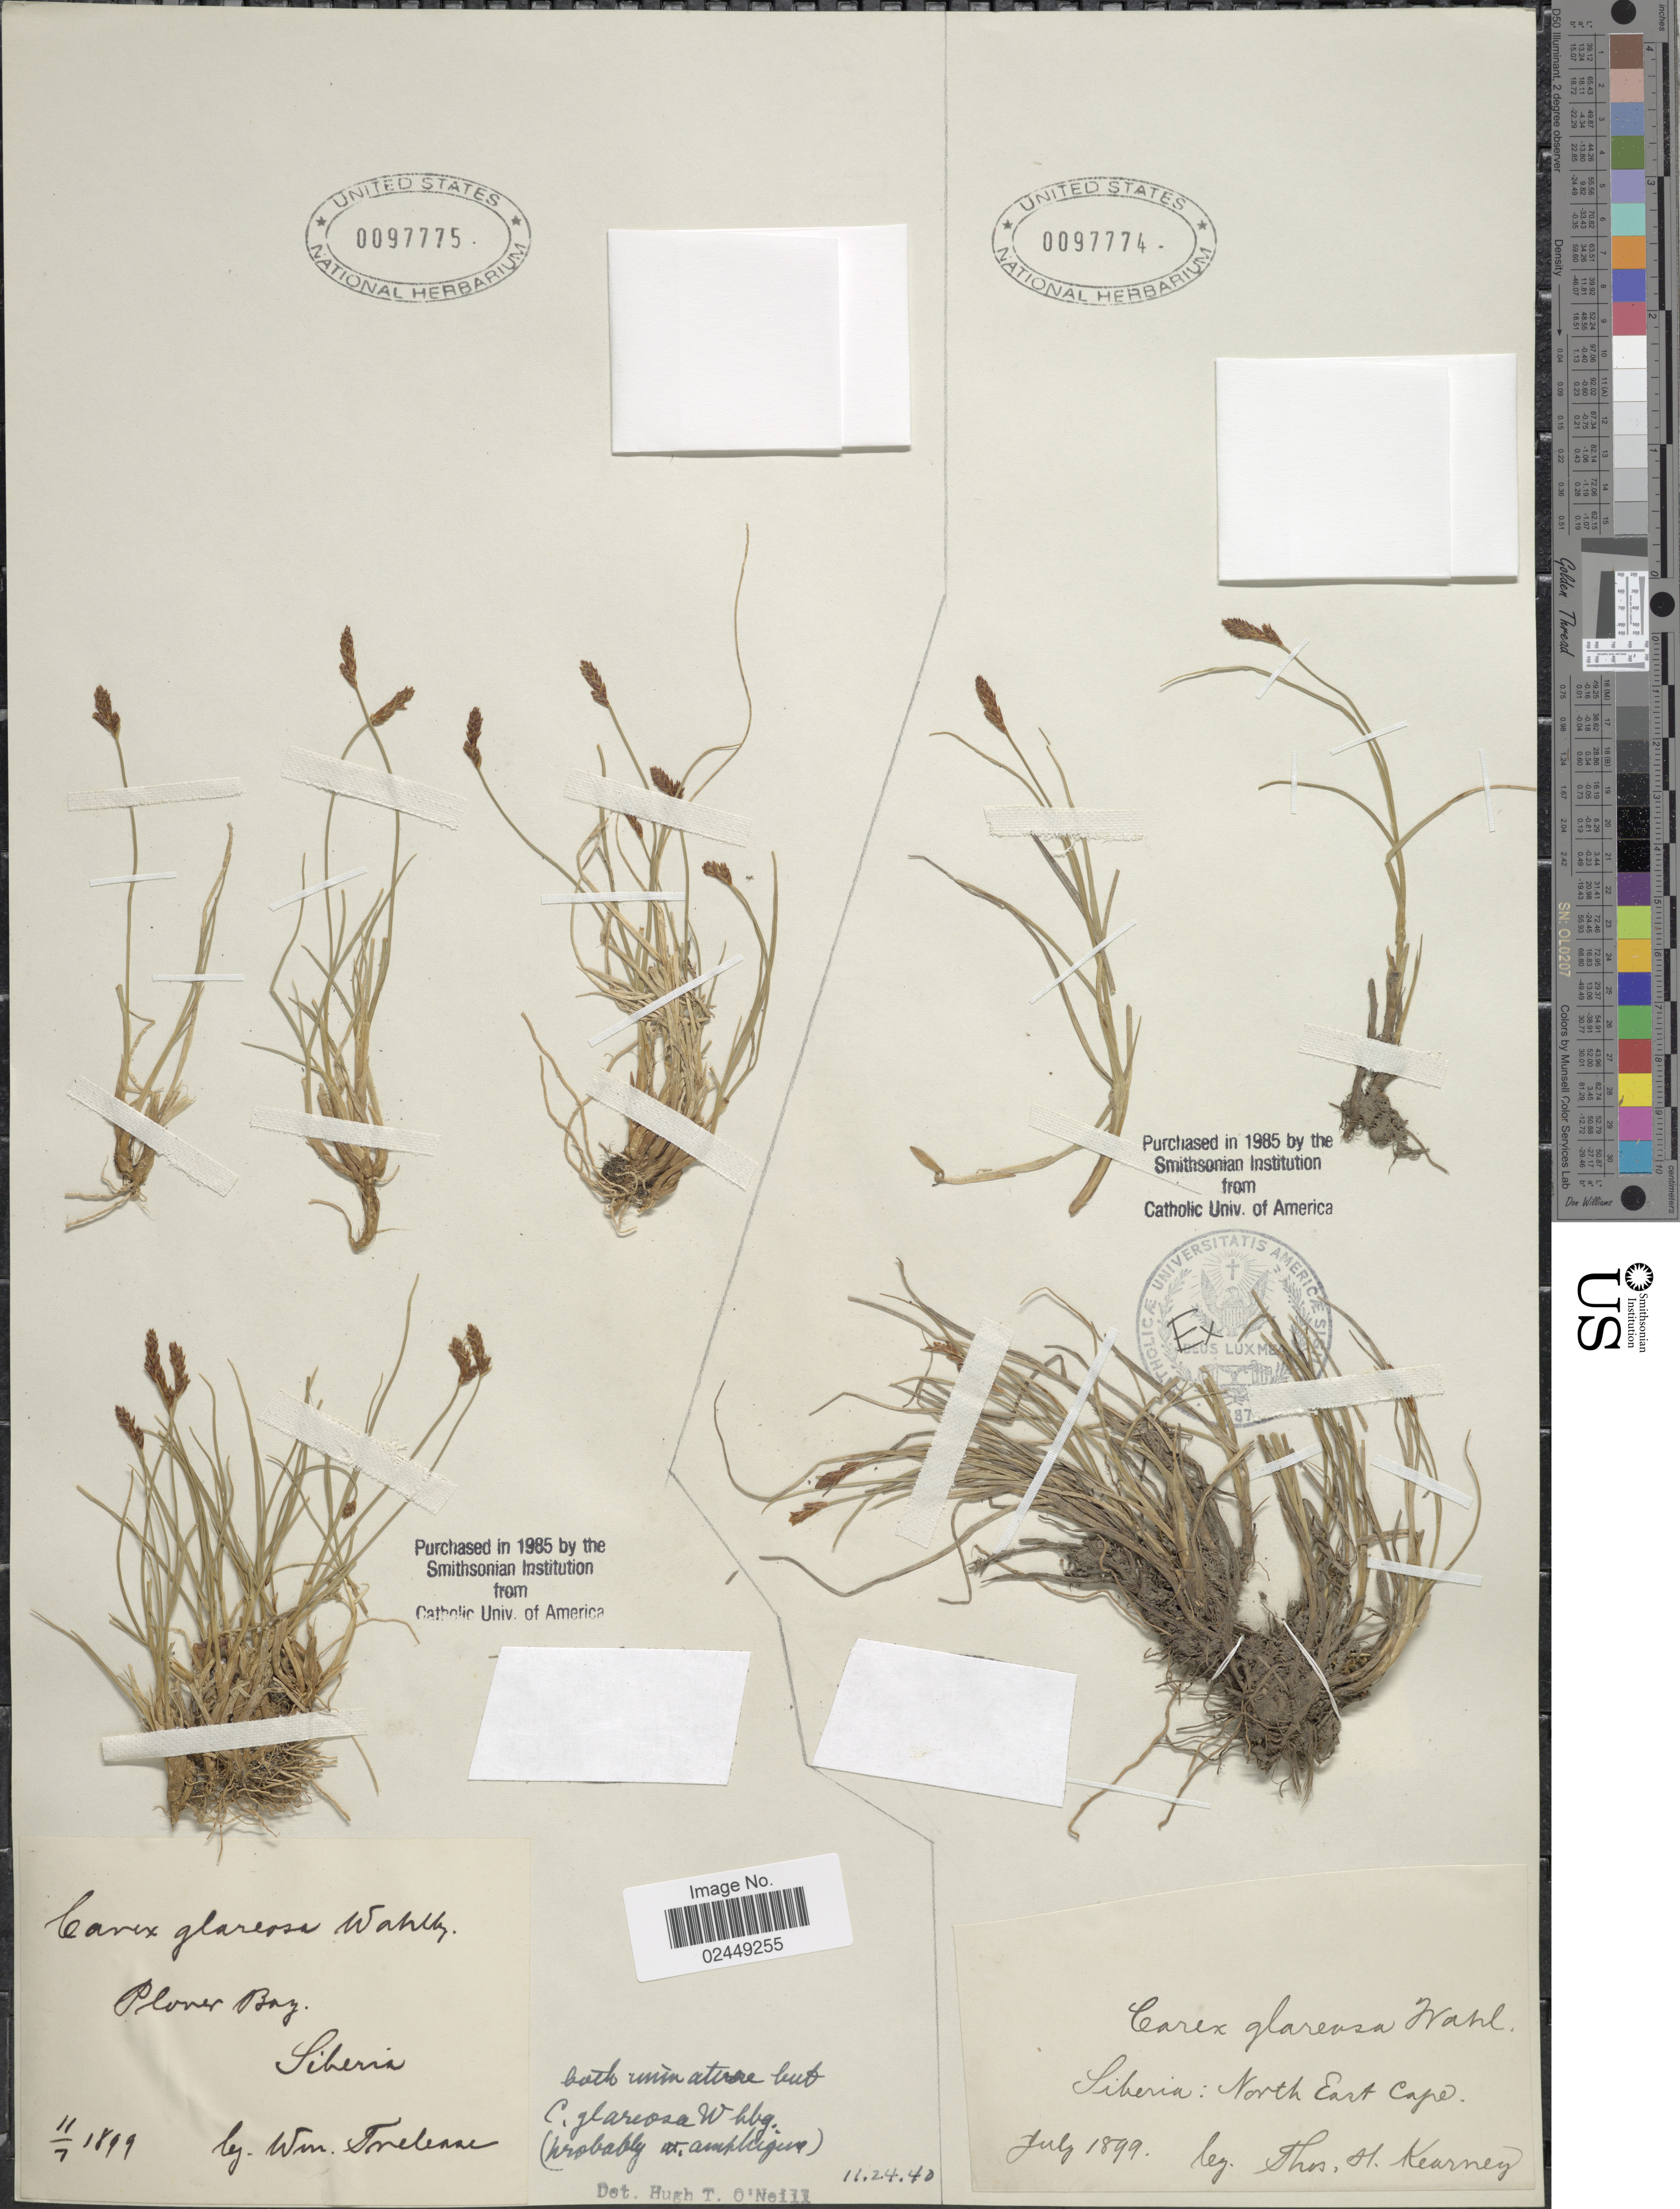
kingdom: Plantae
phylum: Tracheophyta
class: Liliopsida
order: Poales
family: Cyperaceae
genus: Carex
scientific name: Carex glareosa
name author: Schkuhr ex Wahlenb.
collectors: T. H. Kearney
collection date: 1899-07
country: Russian Federation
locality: Siberia: North East Cape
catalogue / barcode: US 97774